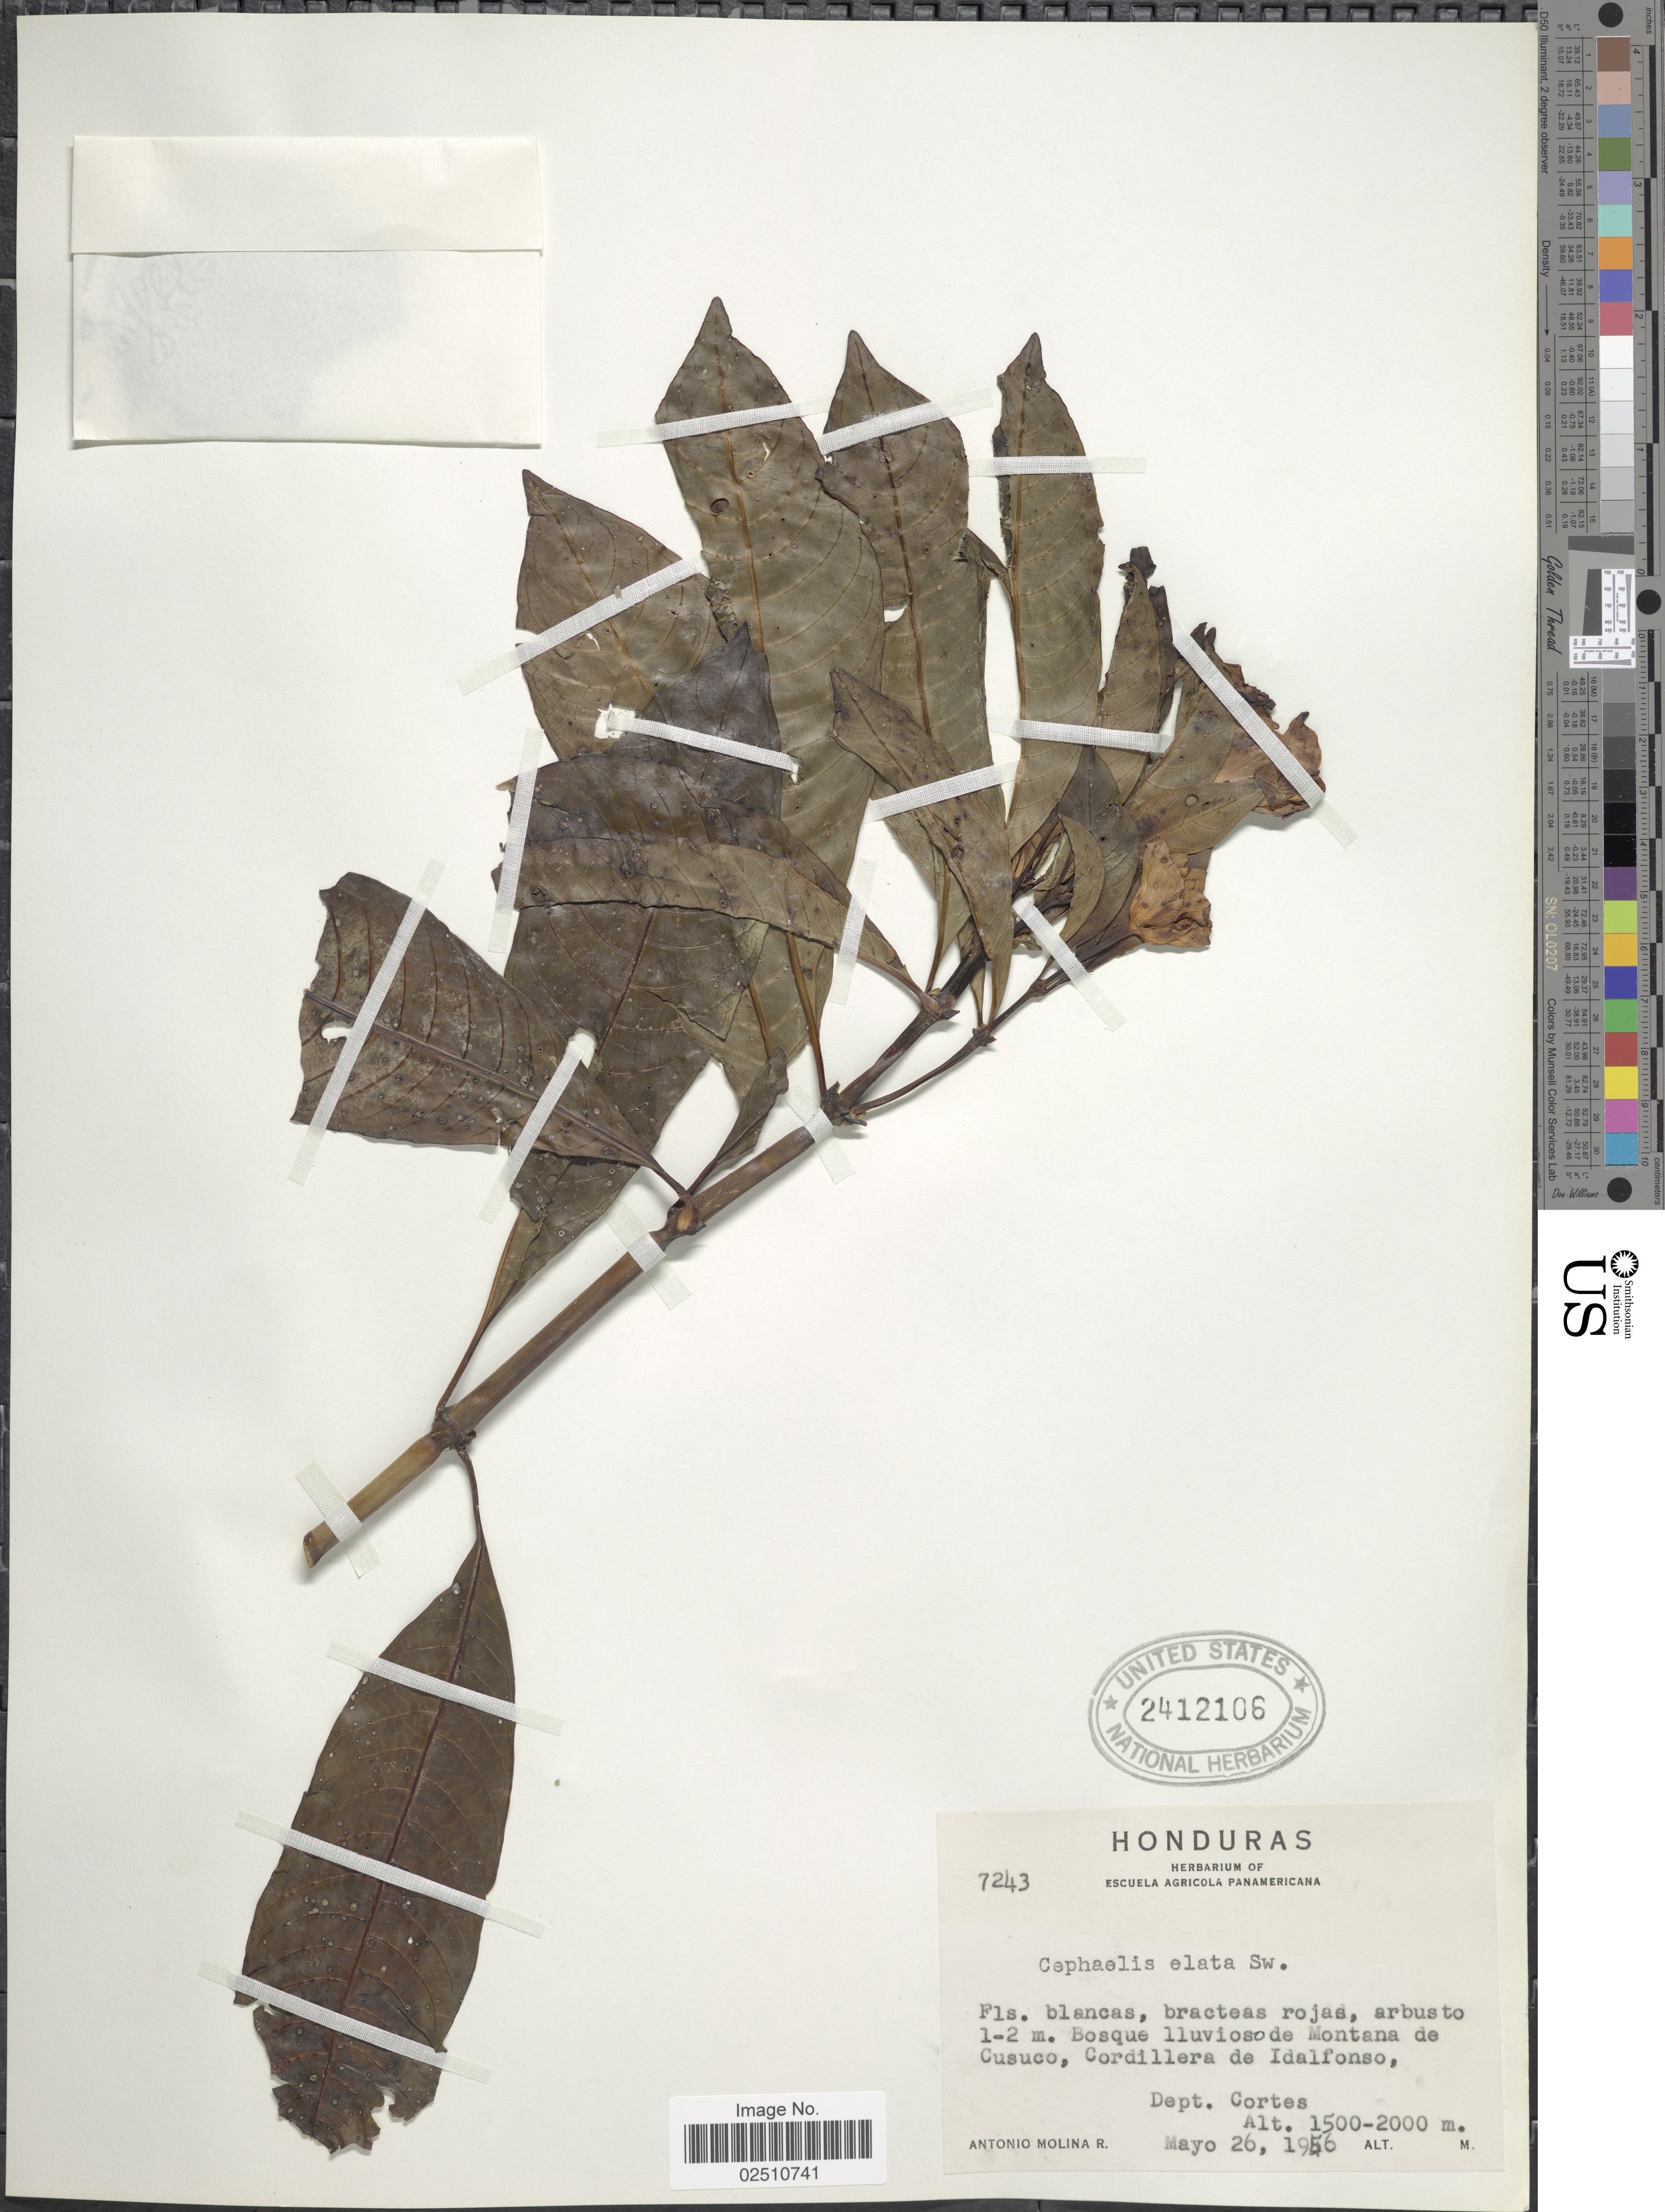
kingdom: Plantae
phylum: Tracheophyta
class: Magnoliopsida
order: Gentianales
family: Rubiaceae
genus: Psychotria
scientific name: Psychotria elata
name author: (Sw.) Hammel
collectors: A. Molina R.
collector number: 7243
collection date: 1956-05-26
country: Honduras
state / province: Cortés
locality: Montana de Cusuco, Cordillera de Idalfonso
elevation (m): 1500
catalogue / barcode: US 2412106